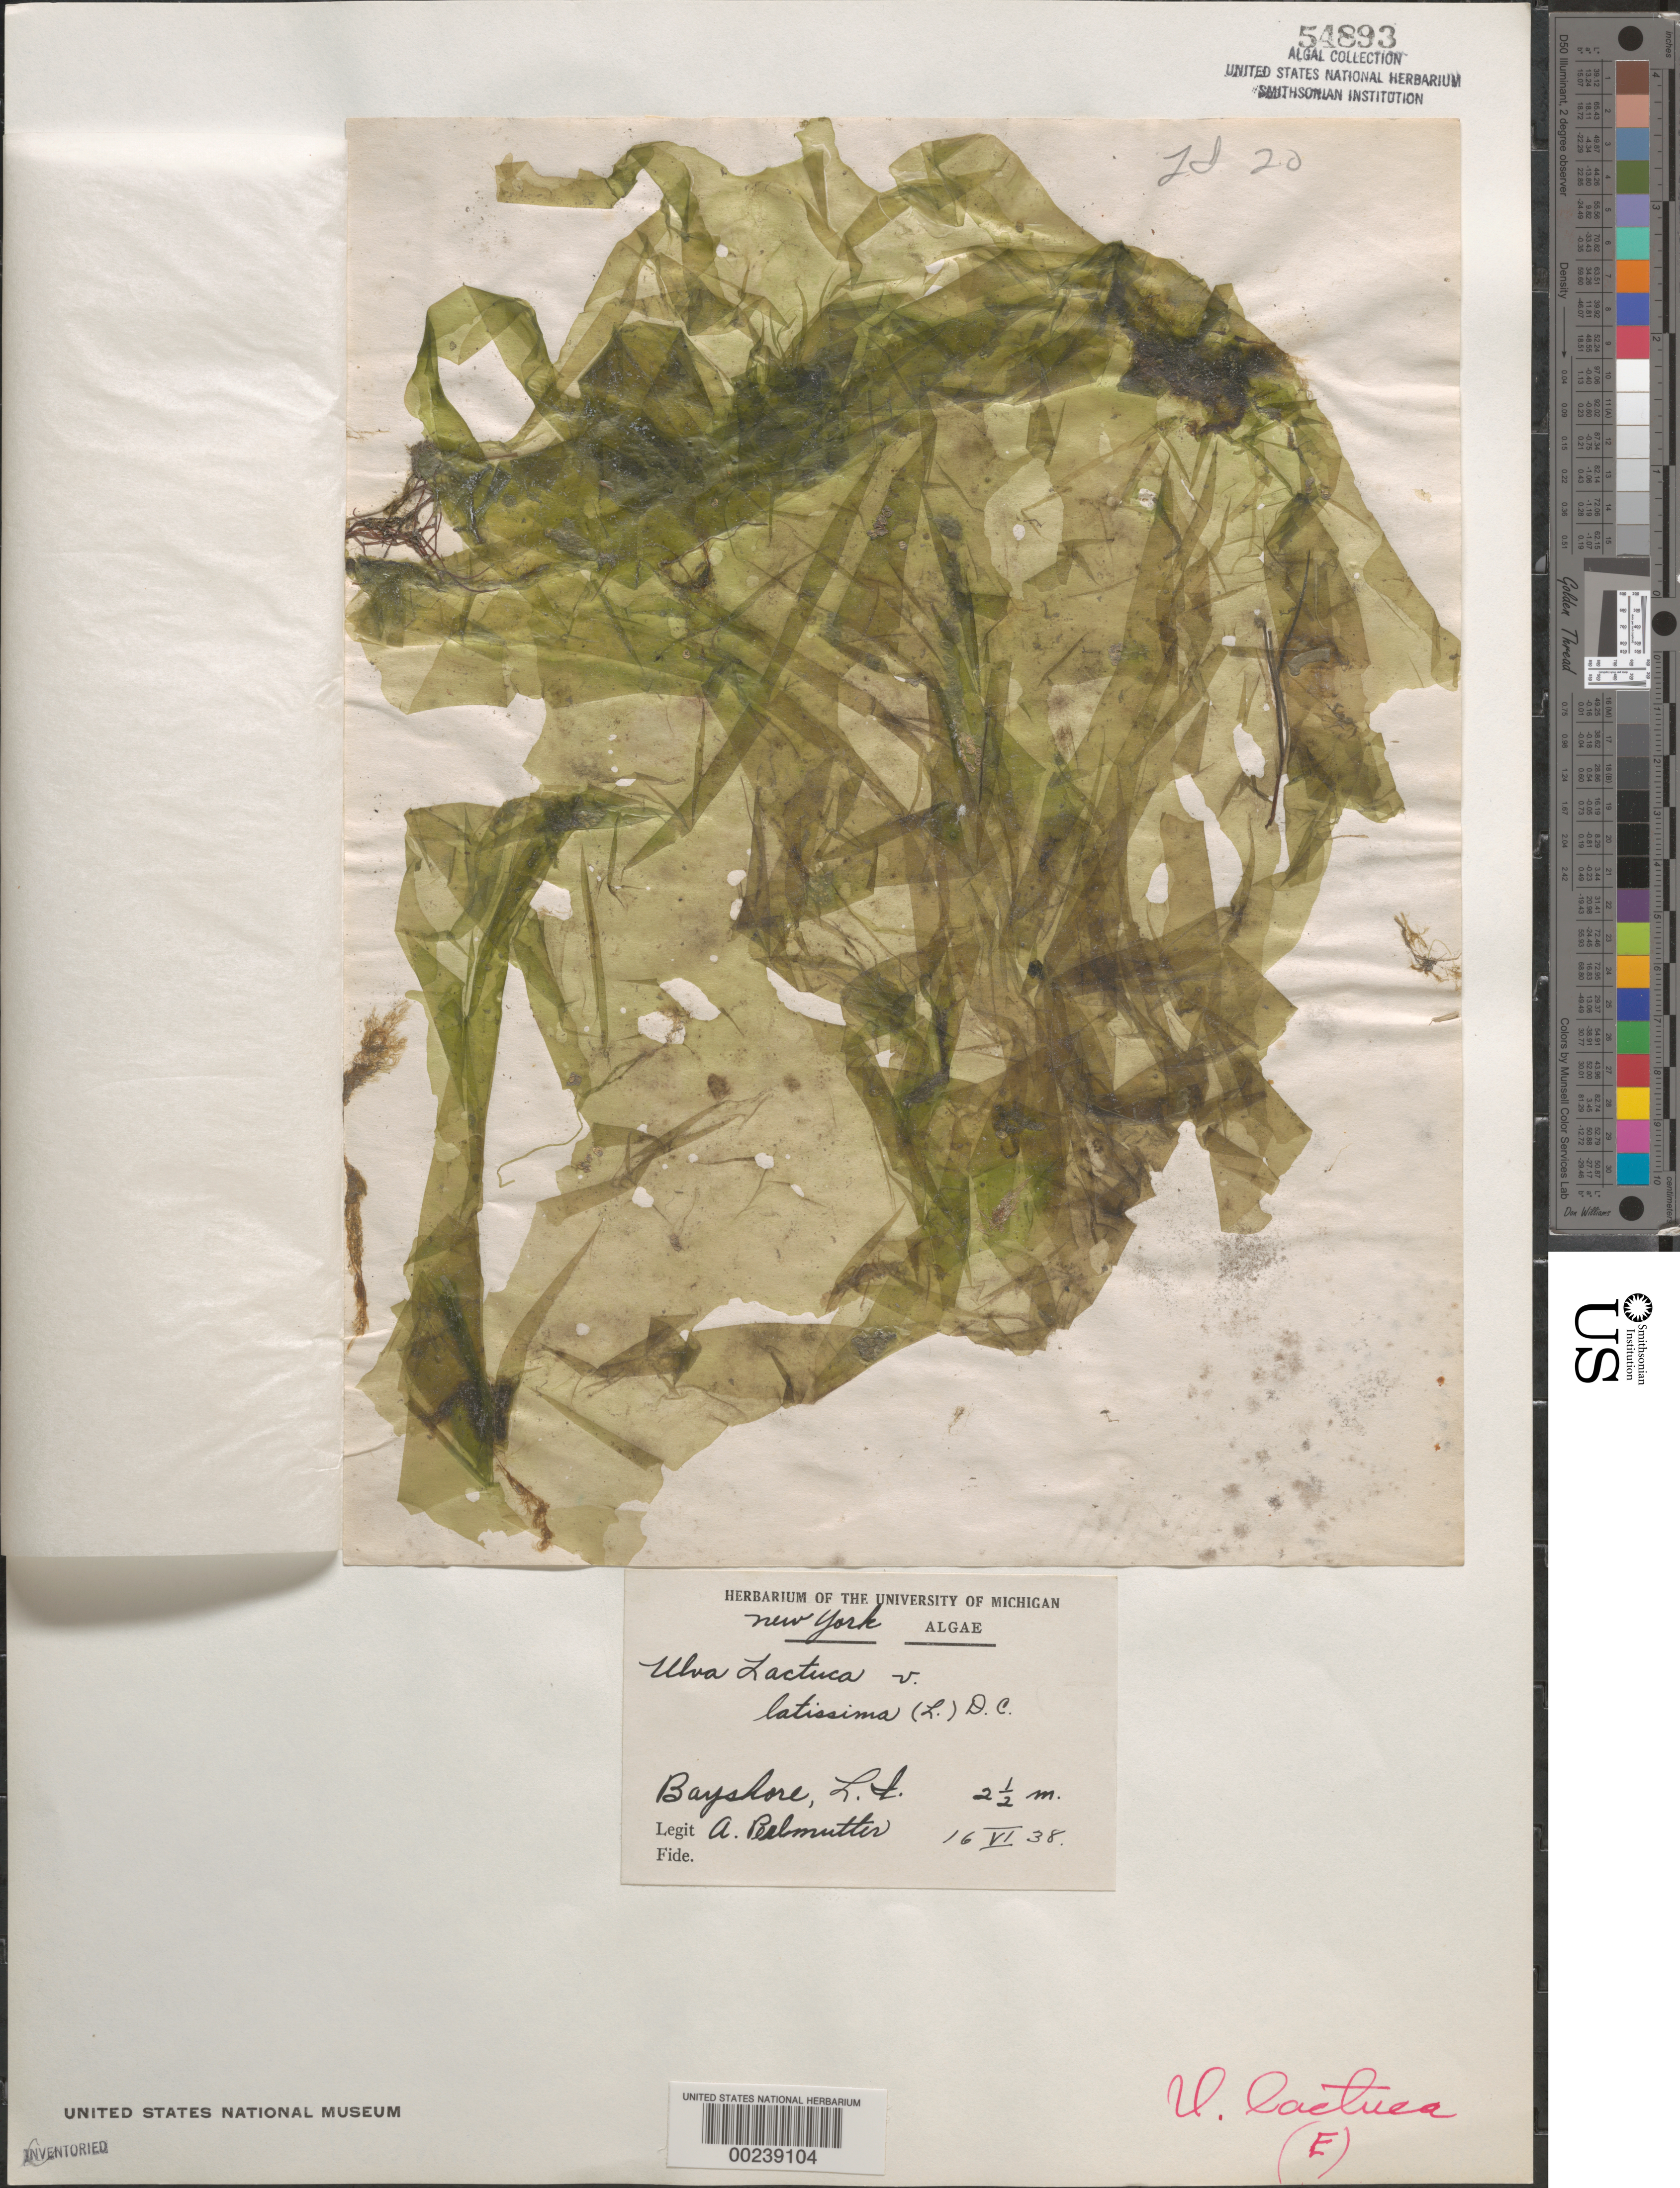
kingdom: Plantae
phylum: Chlorophyta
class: Ulvophyceae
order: Ulvales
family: Ulvaceae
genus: Ulva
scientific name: Ulva lactuca var. latissima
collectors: A. Perlmutter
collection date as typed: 16 Jun 1938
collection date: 1938-06-16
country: United States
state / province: New York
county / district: Kings County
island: Long Island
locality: Bayshore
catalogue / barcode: US 54893